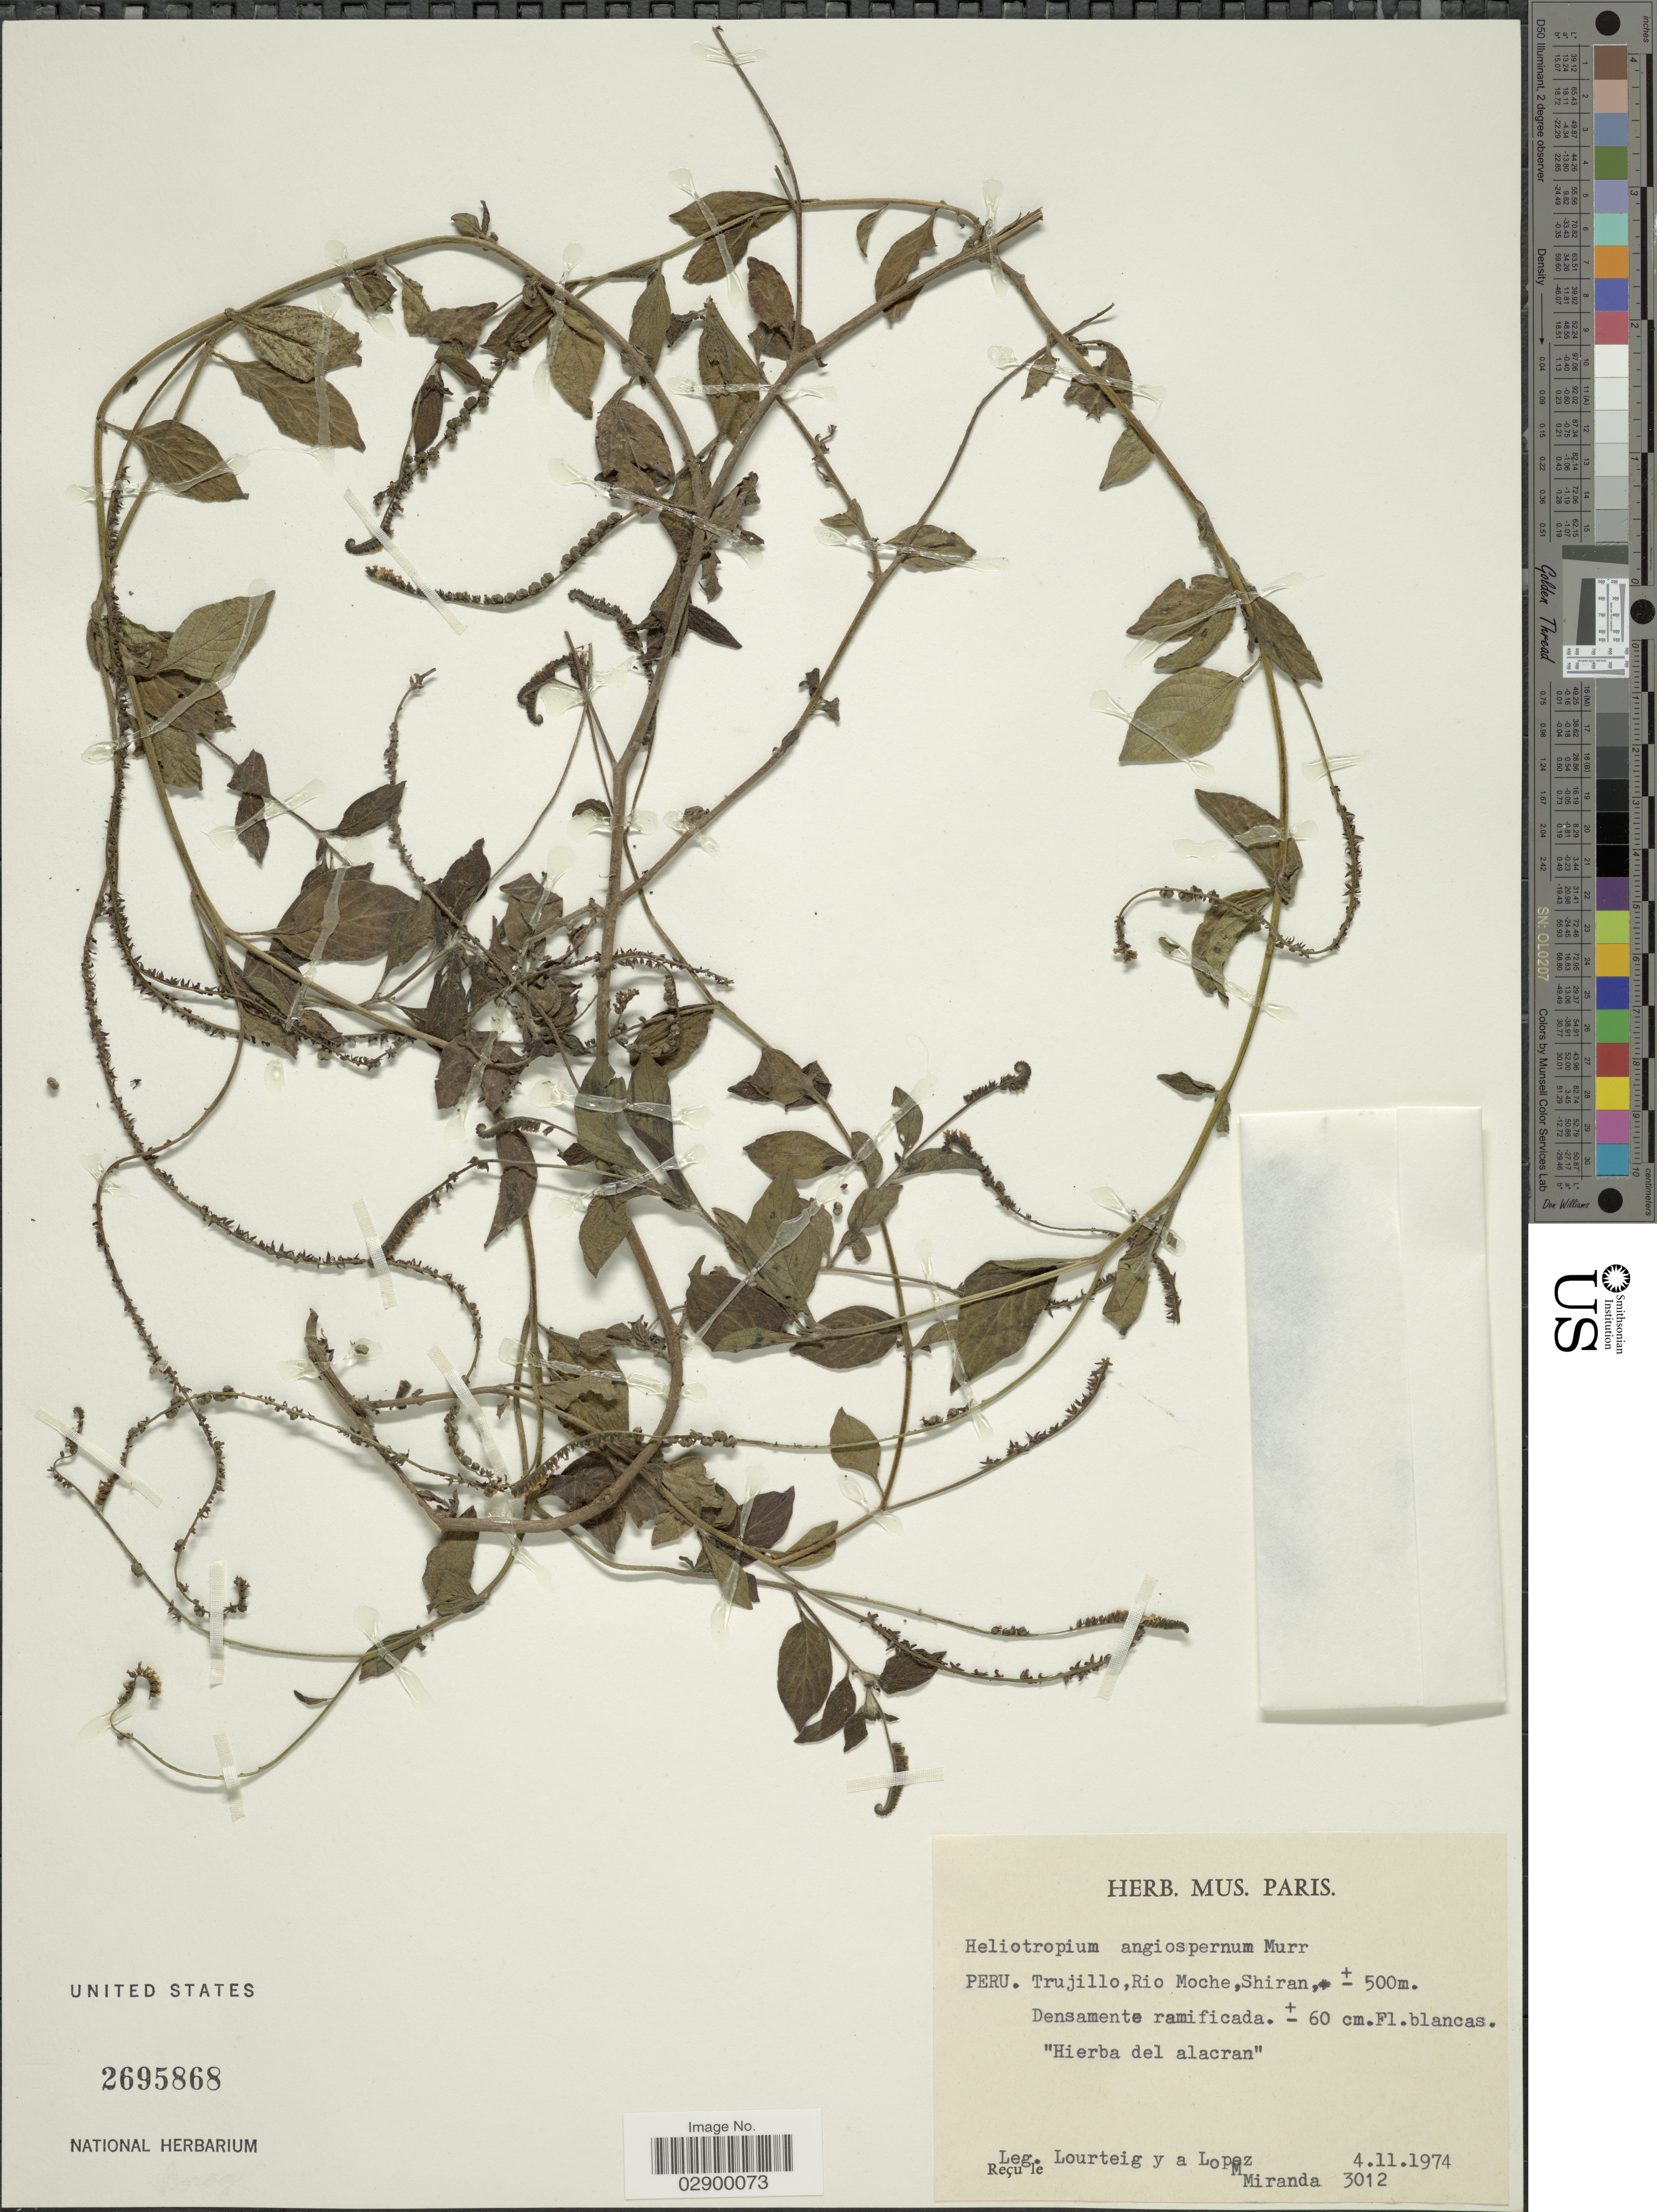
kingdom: Plantae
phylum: Tracheophyta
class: Magnoliopsida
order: Boraginales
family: Heliotropiaceae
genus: Heliotropium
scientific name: Heliotropium angiospermum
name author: Murray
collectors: -. Lourteig, -. Lopez & Miranda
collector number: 3012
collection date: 1974-11-04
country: Peru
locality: Trujillo, Rio Moche, Shiran.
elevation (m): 500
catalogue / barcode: US 2695868